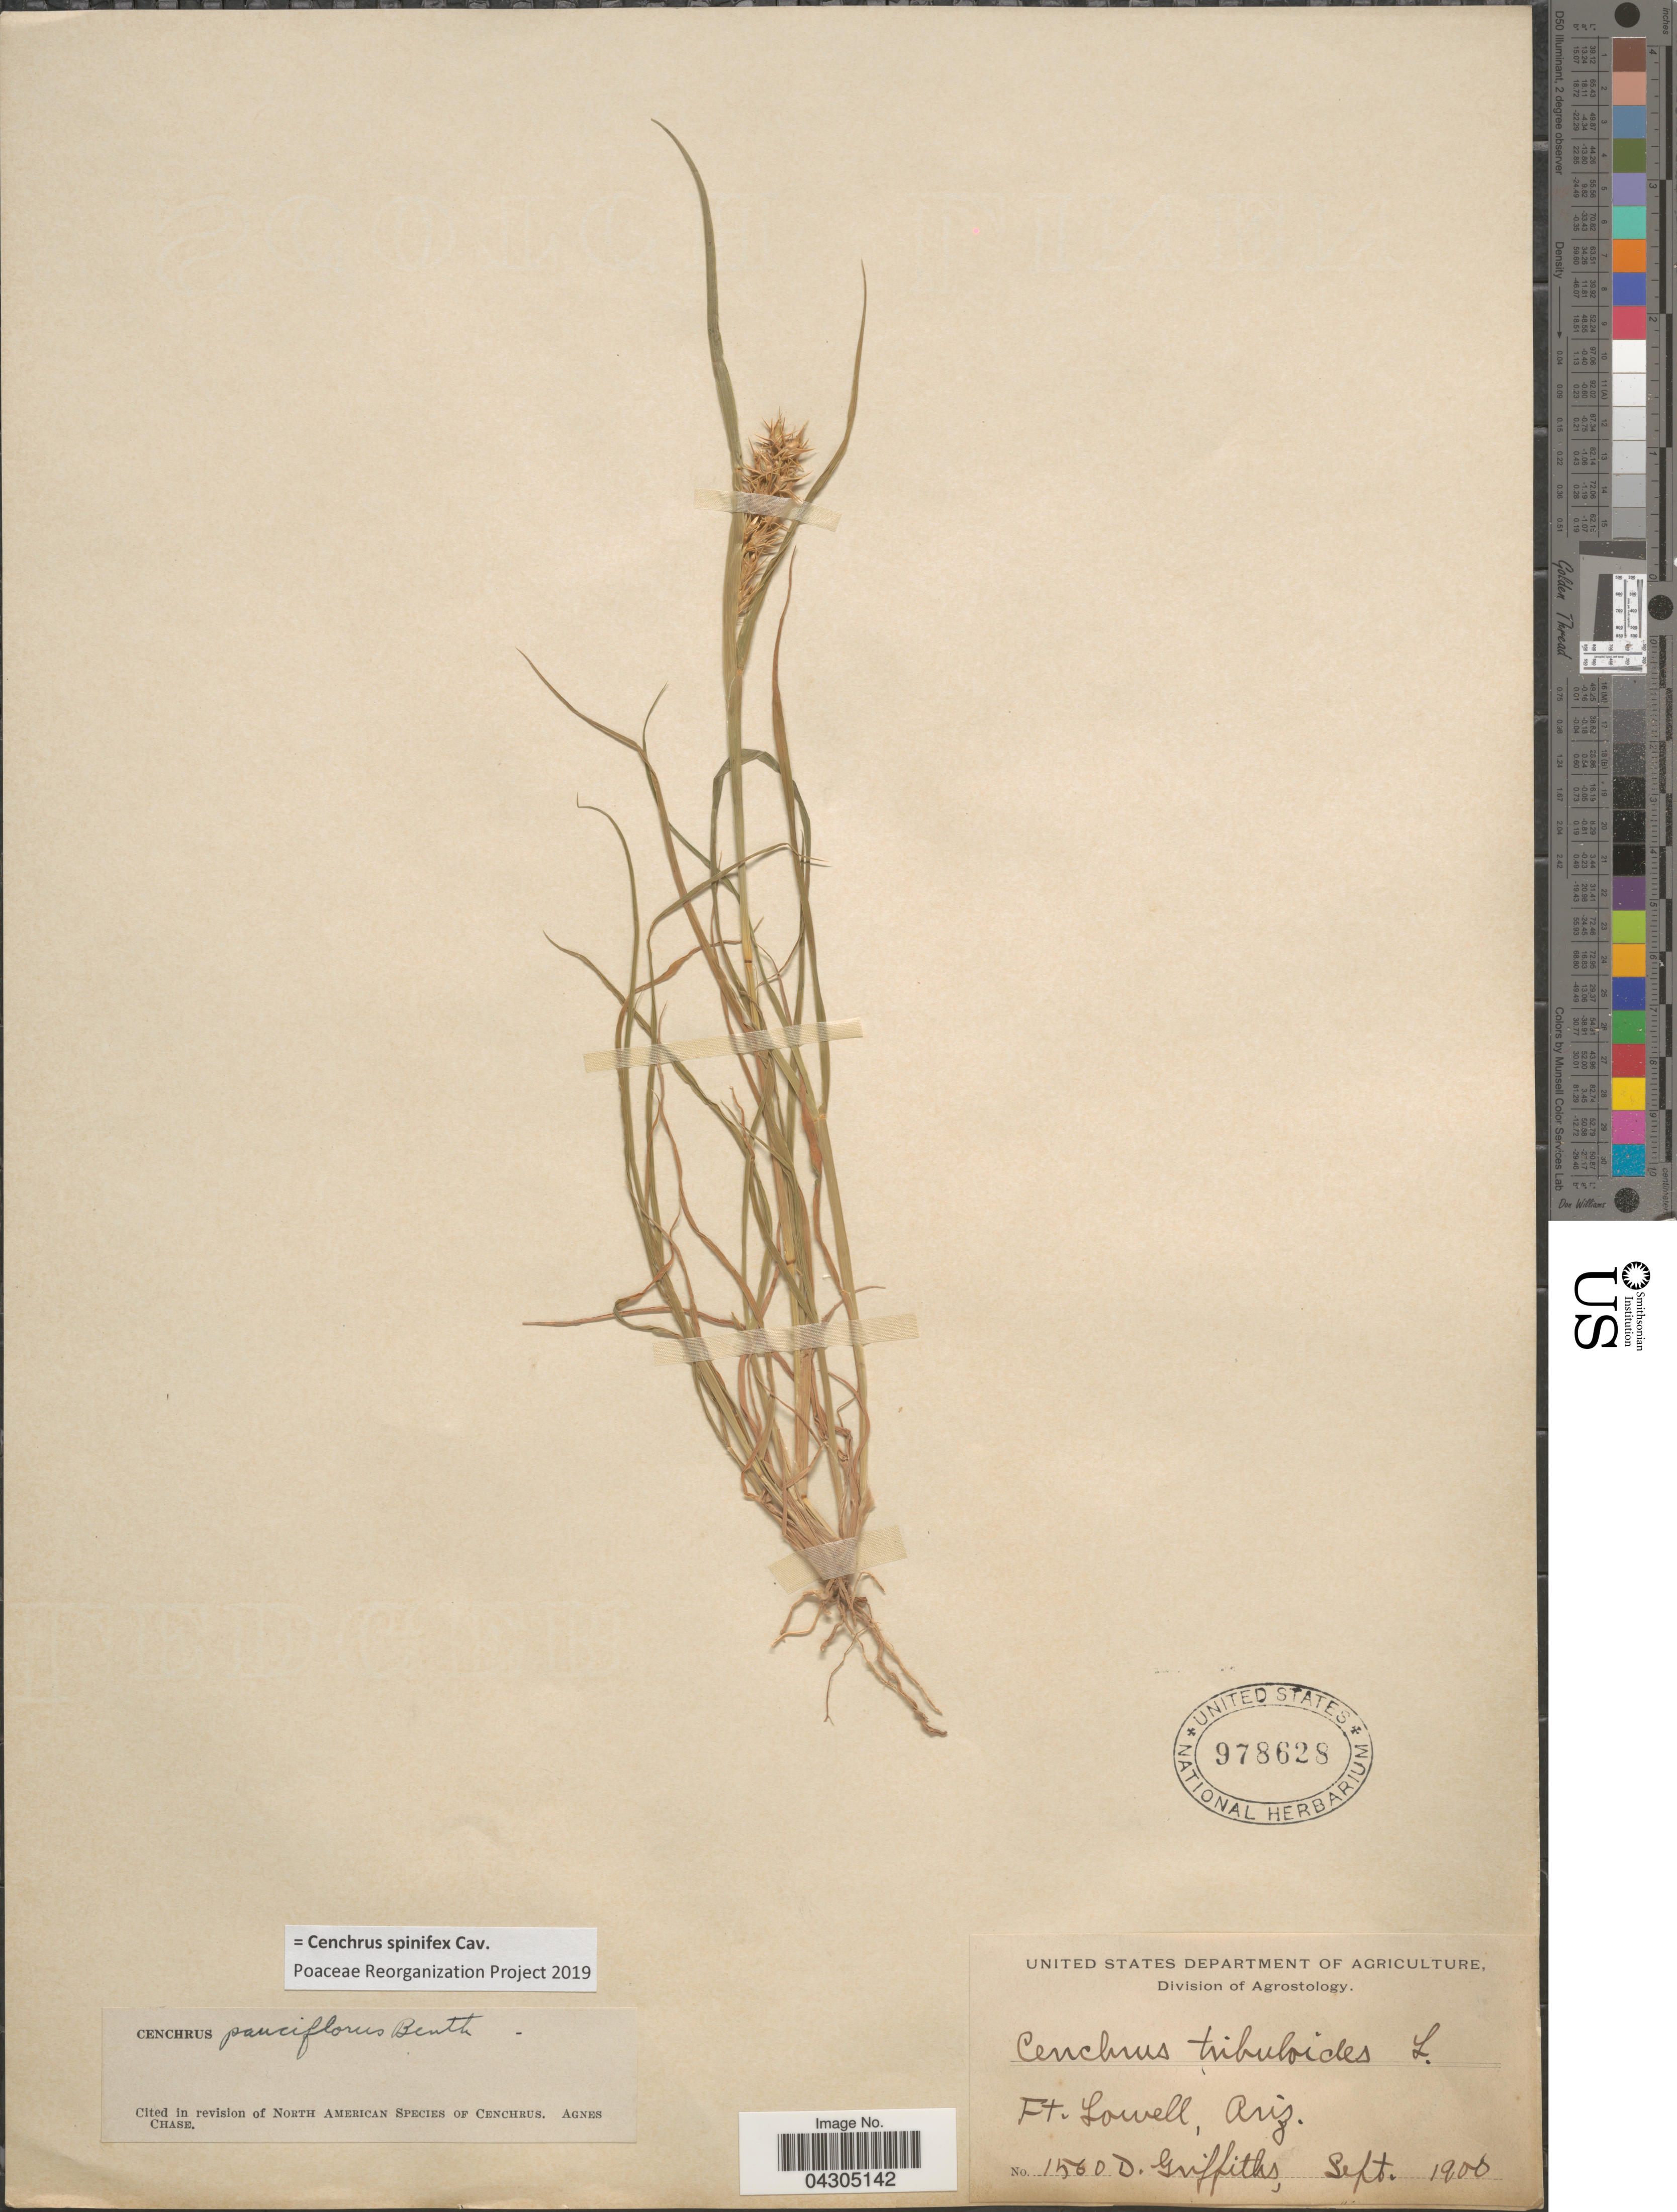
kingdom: Plantae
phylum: Tracheophyta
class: Liliopsida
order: Poales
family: Poaceae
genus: Cenchrus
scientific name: Cenchrus spinifex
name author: Cav.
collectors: D. Griffiths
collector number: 1560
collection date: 1906-09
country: United States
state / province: Arizona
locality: Ft. Lowell.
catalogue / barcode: US 978628